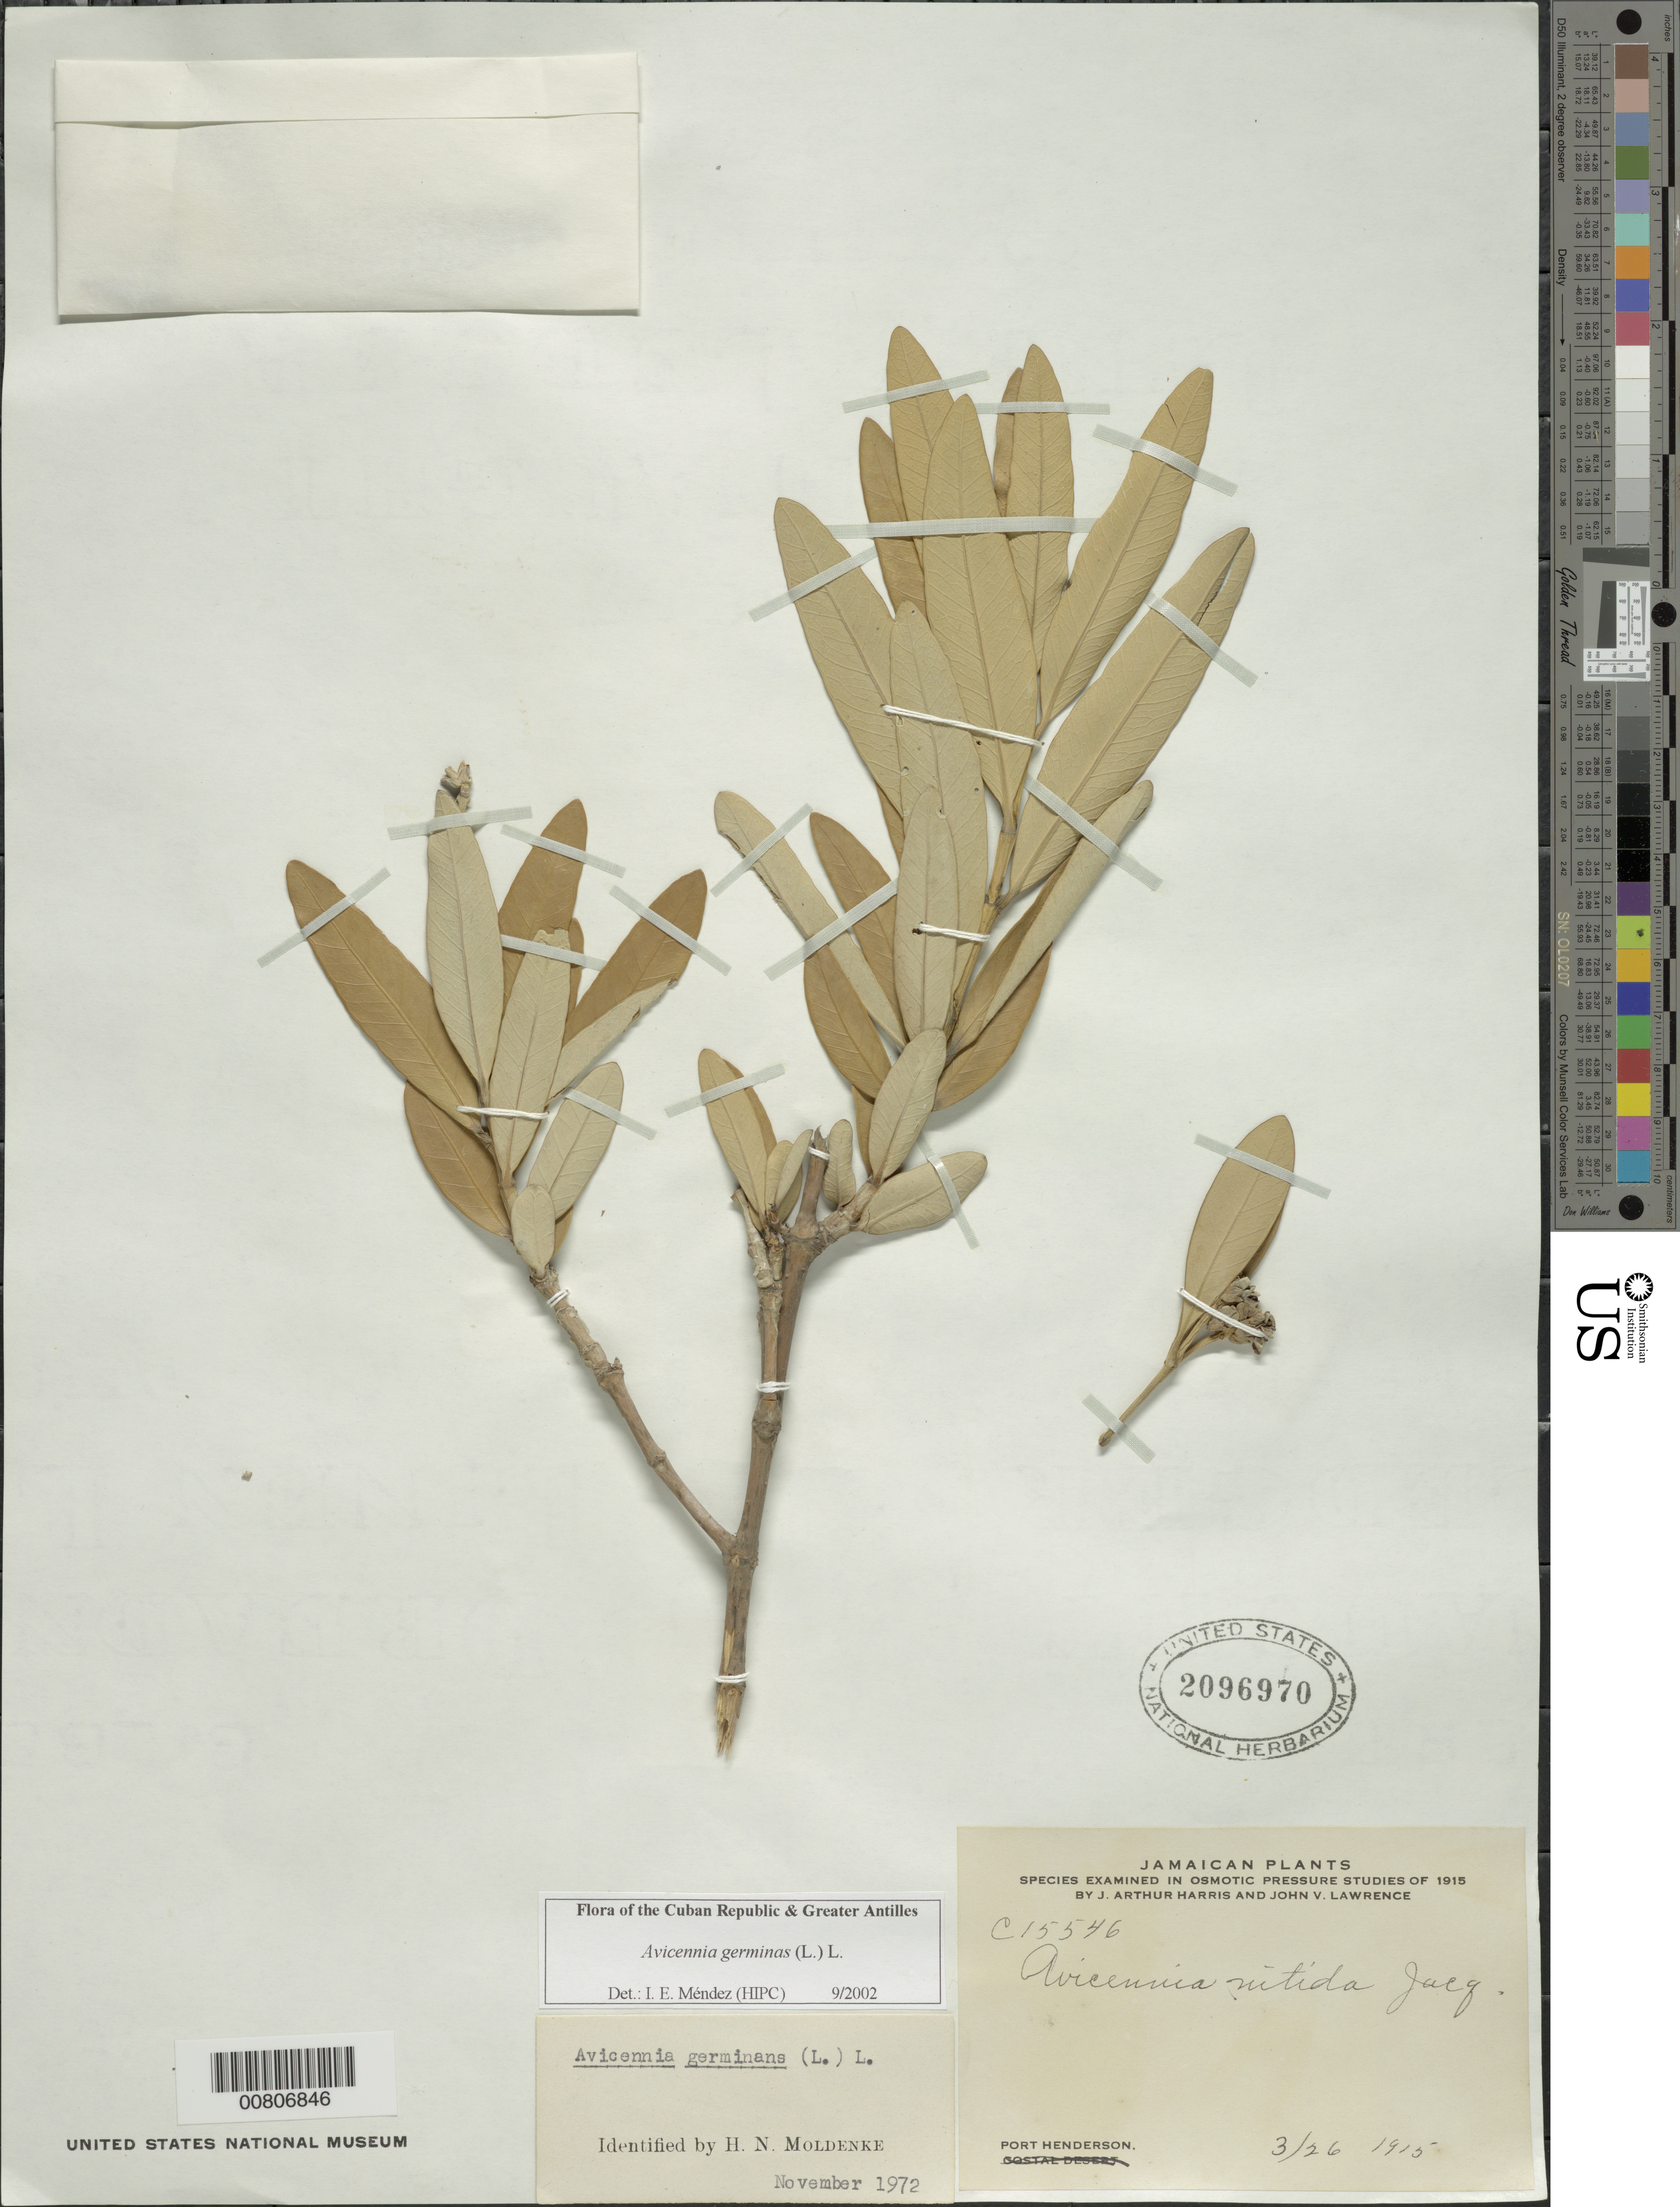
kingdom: Plantae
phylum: Tracheophyta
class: Magnoliopsida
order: Lamiales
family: Acanthaceae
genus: Avicennia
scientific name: Avicennia germinans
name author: (L.) L.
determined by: Méndez, Isidro E., (HIPC)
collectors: J. A. Harris & J. Lawrence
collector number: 15546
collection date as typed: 26 Mar 1915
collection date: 1915-03-26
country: Jamaica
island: Jamaica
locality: Port Henderson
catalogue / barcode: US 2096970